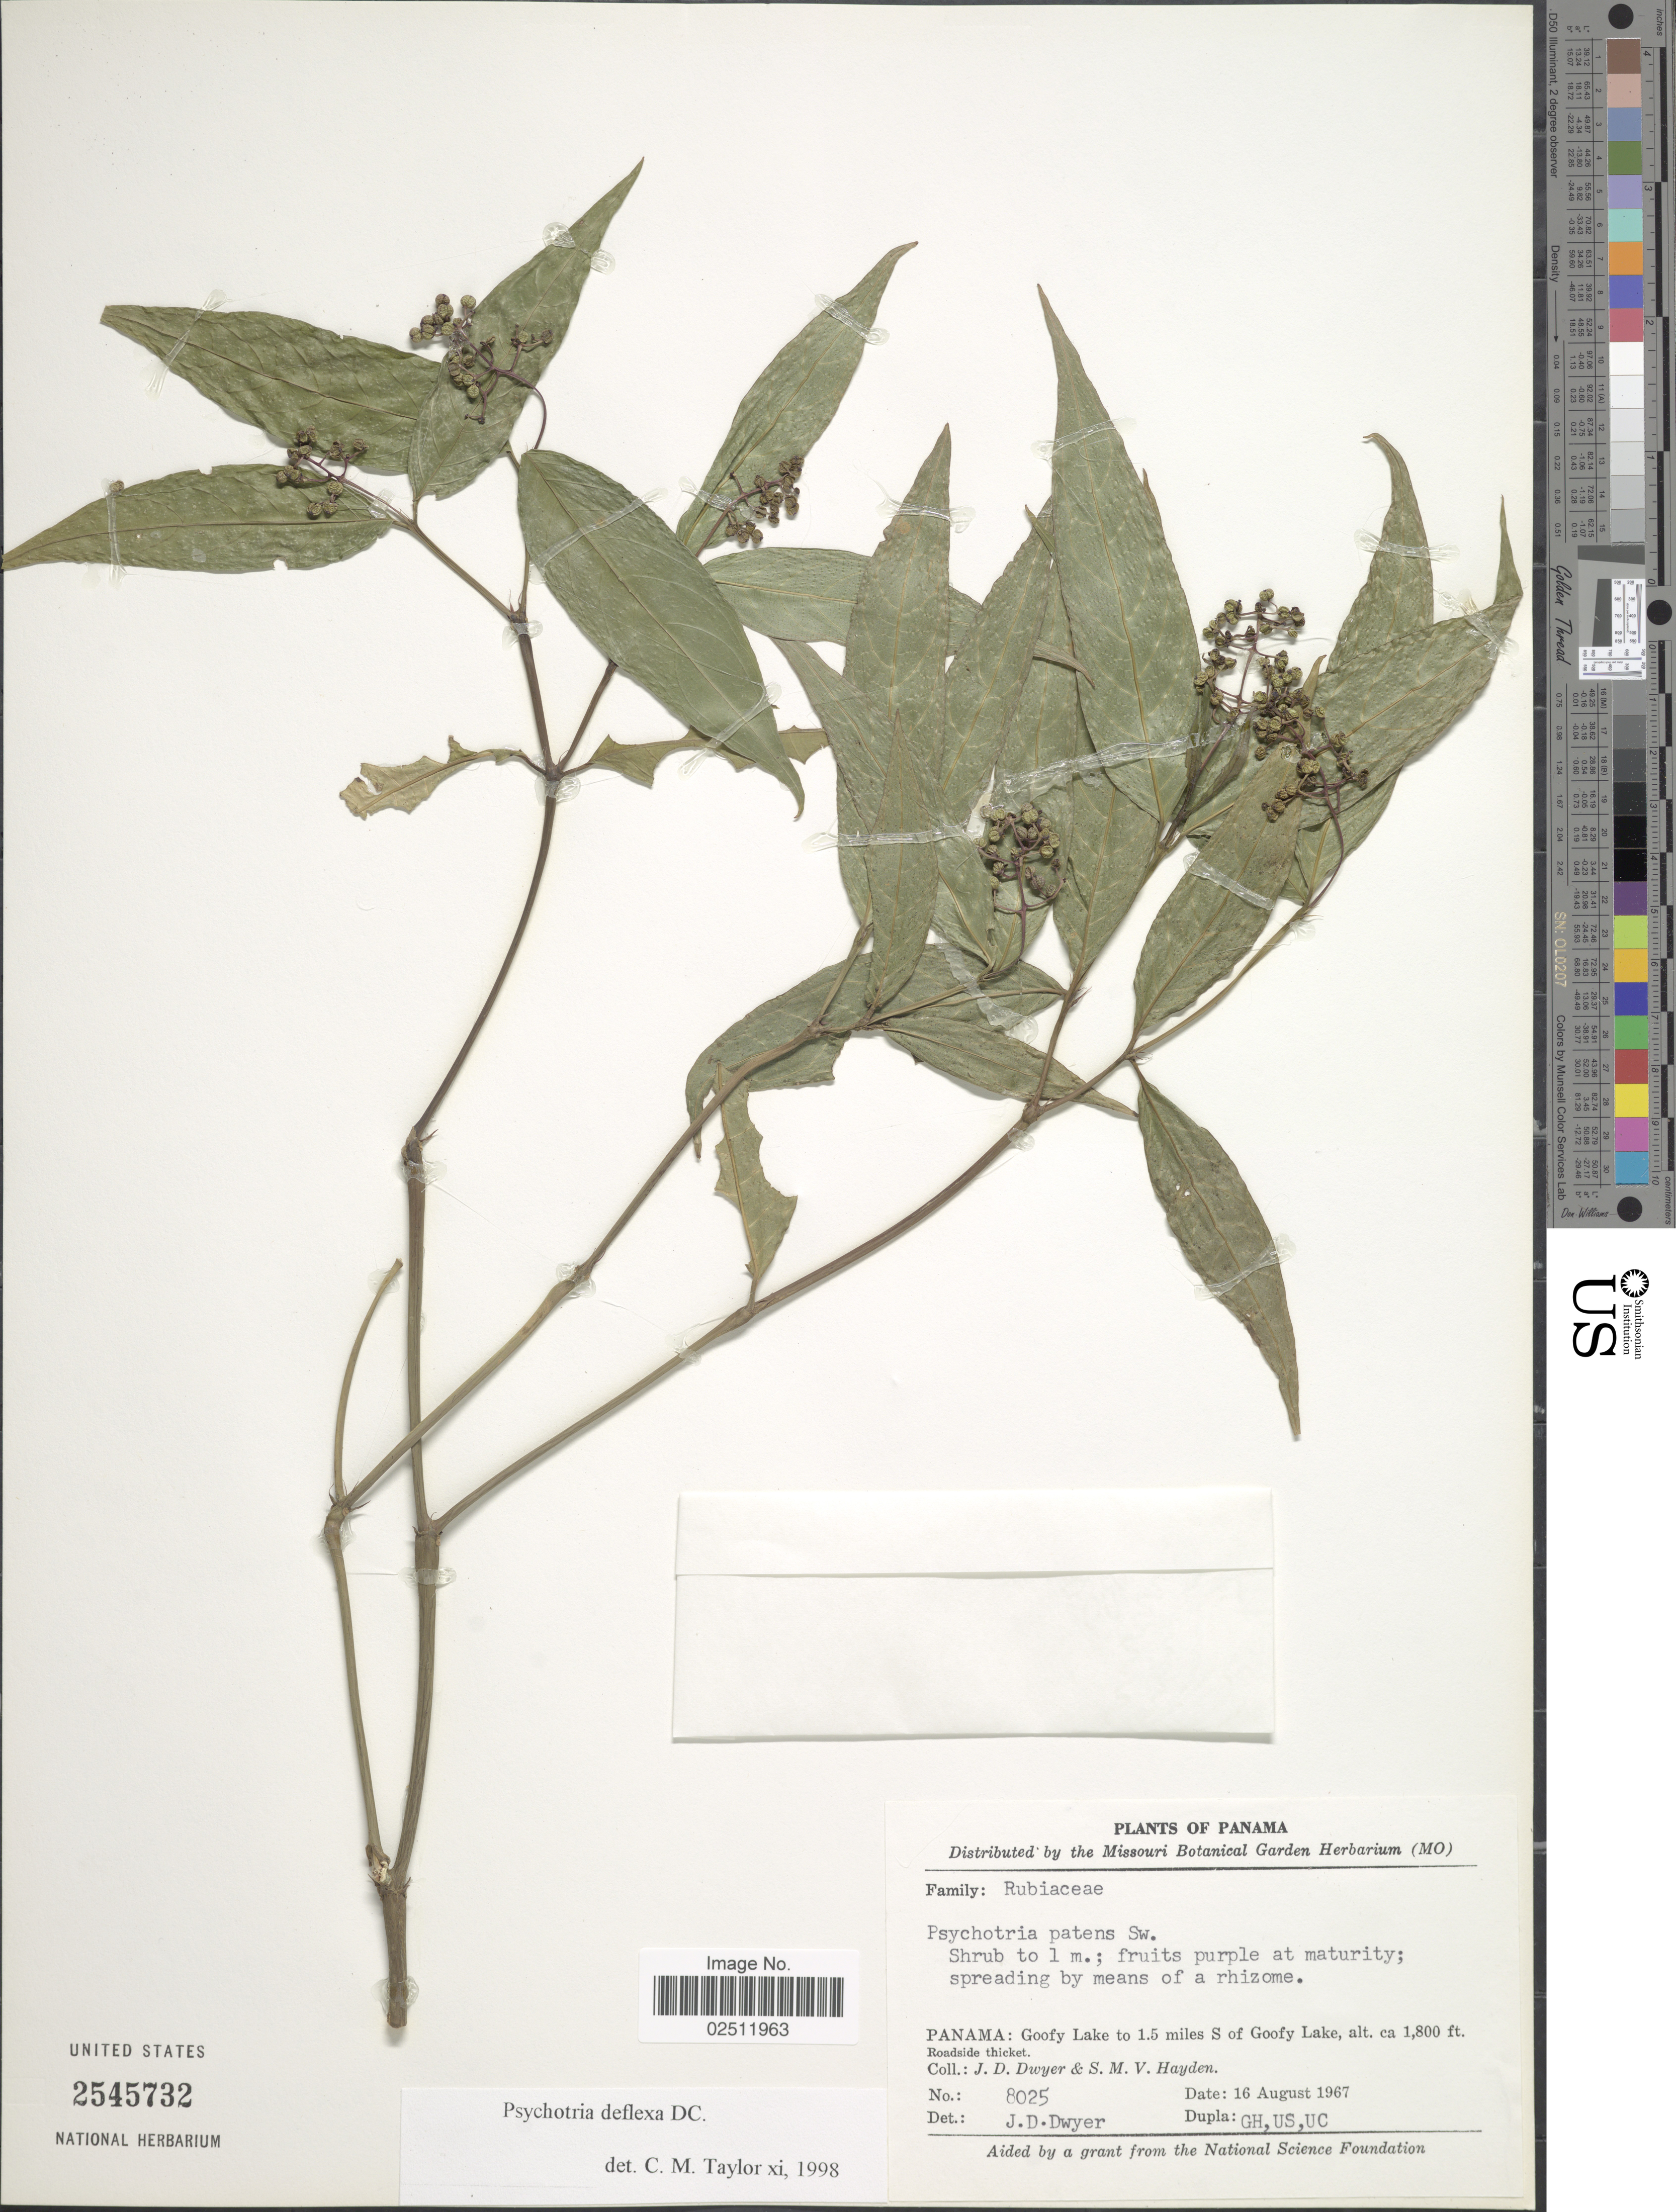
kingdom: Plantae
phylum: Tracheophyta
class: Magnoliopsida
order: Gentianales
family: Rubiaceae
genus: Psychotria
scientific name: Psychotria deflexa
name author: DC.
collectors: J. D. Dwyer & S. M. Hayden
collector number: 8025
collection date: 1967-08-16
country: Panama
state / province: Panamá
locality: Goofy Lake to 1.5 miles S of Goofy Lake.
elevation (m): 549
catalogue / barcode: US 2545732